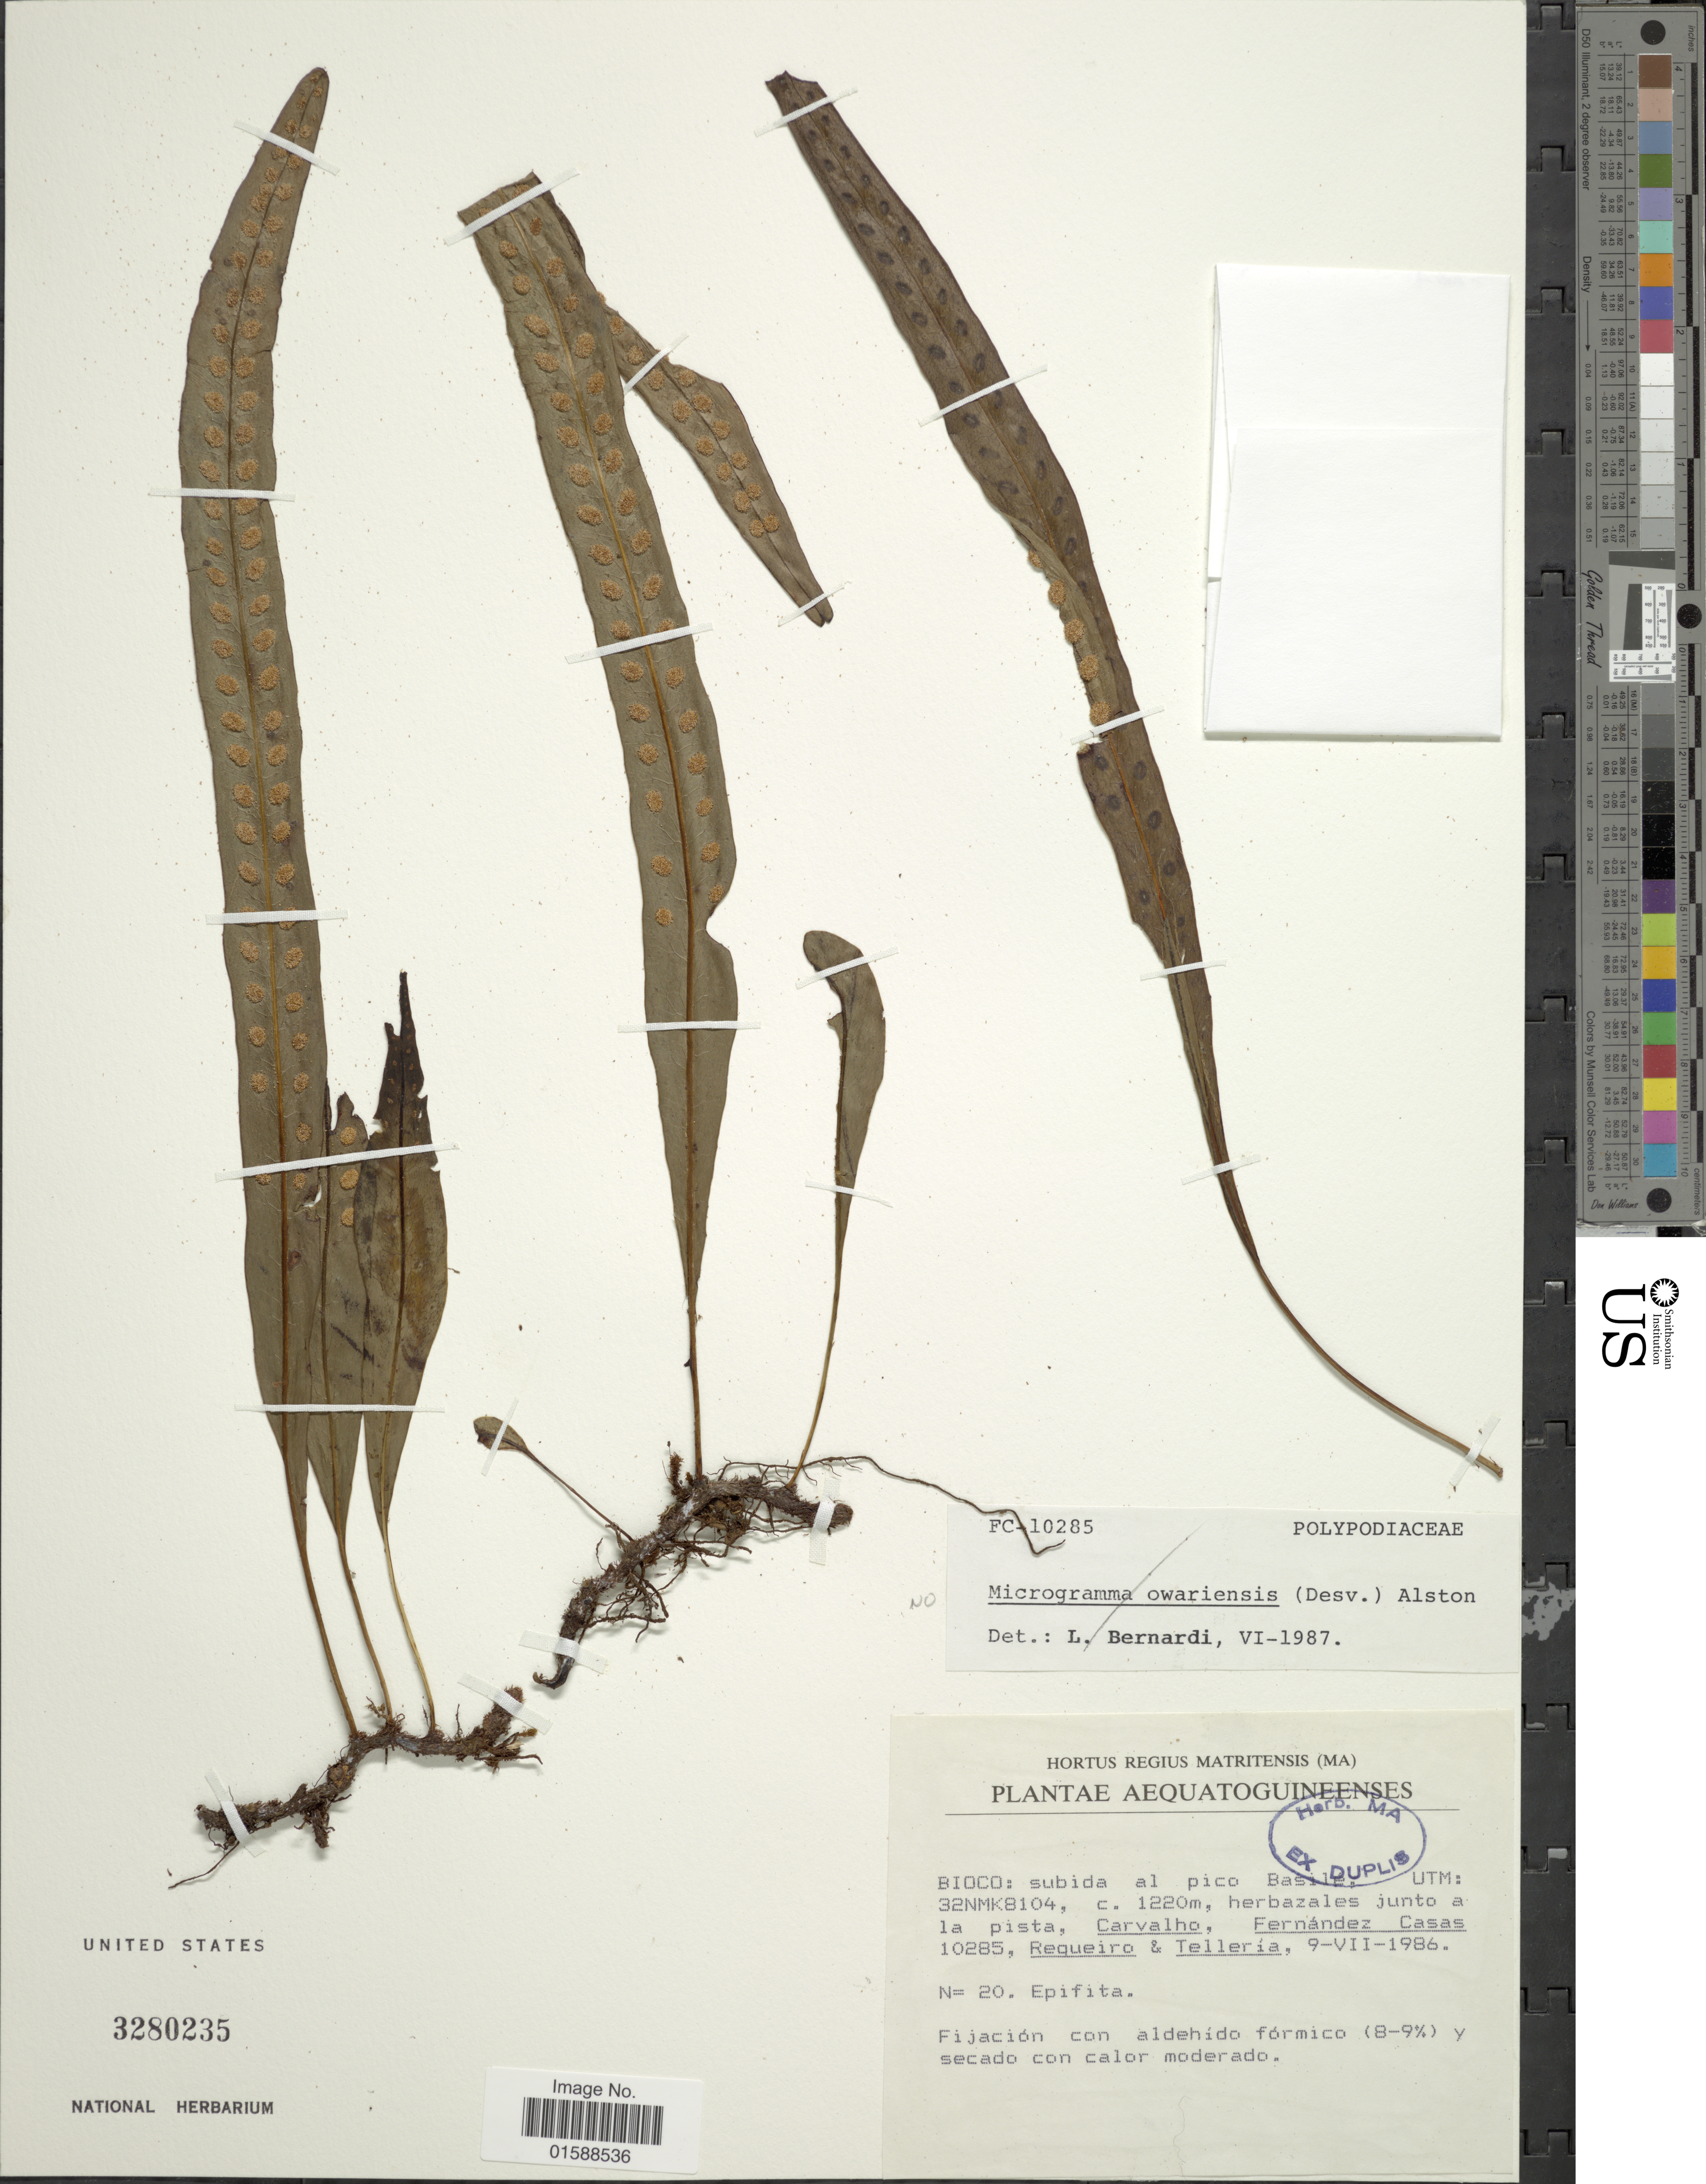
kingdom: Plantae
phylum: Tracheophyta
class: Polypodiopsida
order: Polypodiales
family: Polypodiaceae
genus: Lepisorus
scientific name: Lepisorus excavatus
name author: (Bory ex Willd.) Ching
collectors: Carvalho, --, F. Casas, Requeiro, -- & -. Telleria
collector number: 10285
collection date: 1986-07-09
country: Equatorial Guinea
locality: Bioco: subida al pico Basile; UTM: 32NMK8104, herbazales junto a la pista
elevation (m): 1220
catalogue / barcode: US 3280235